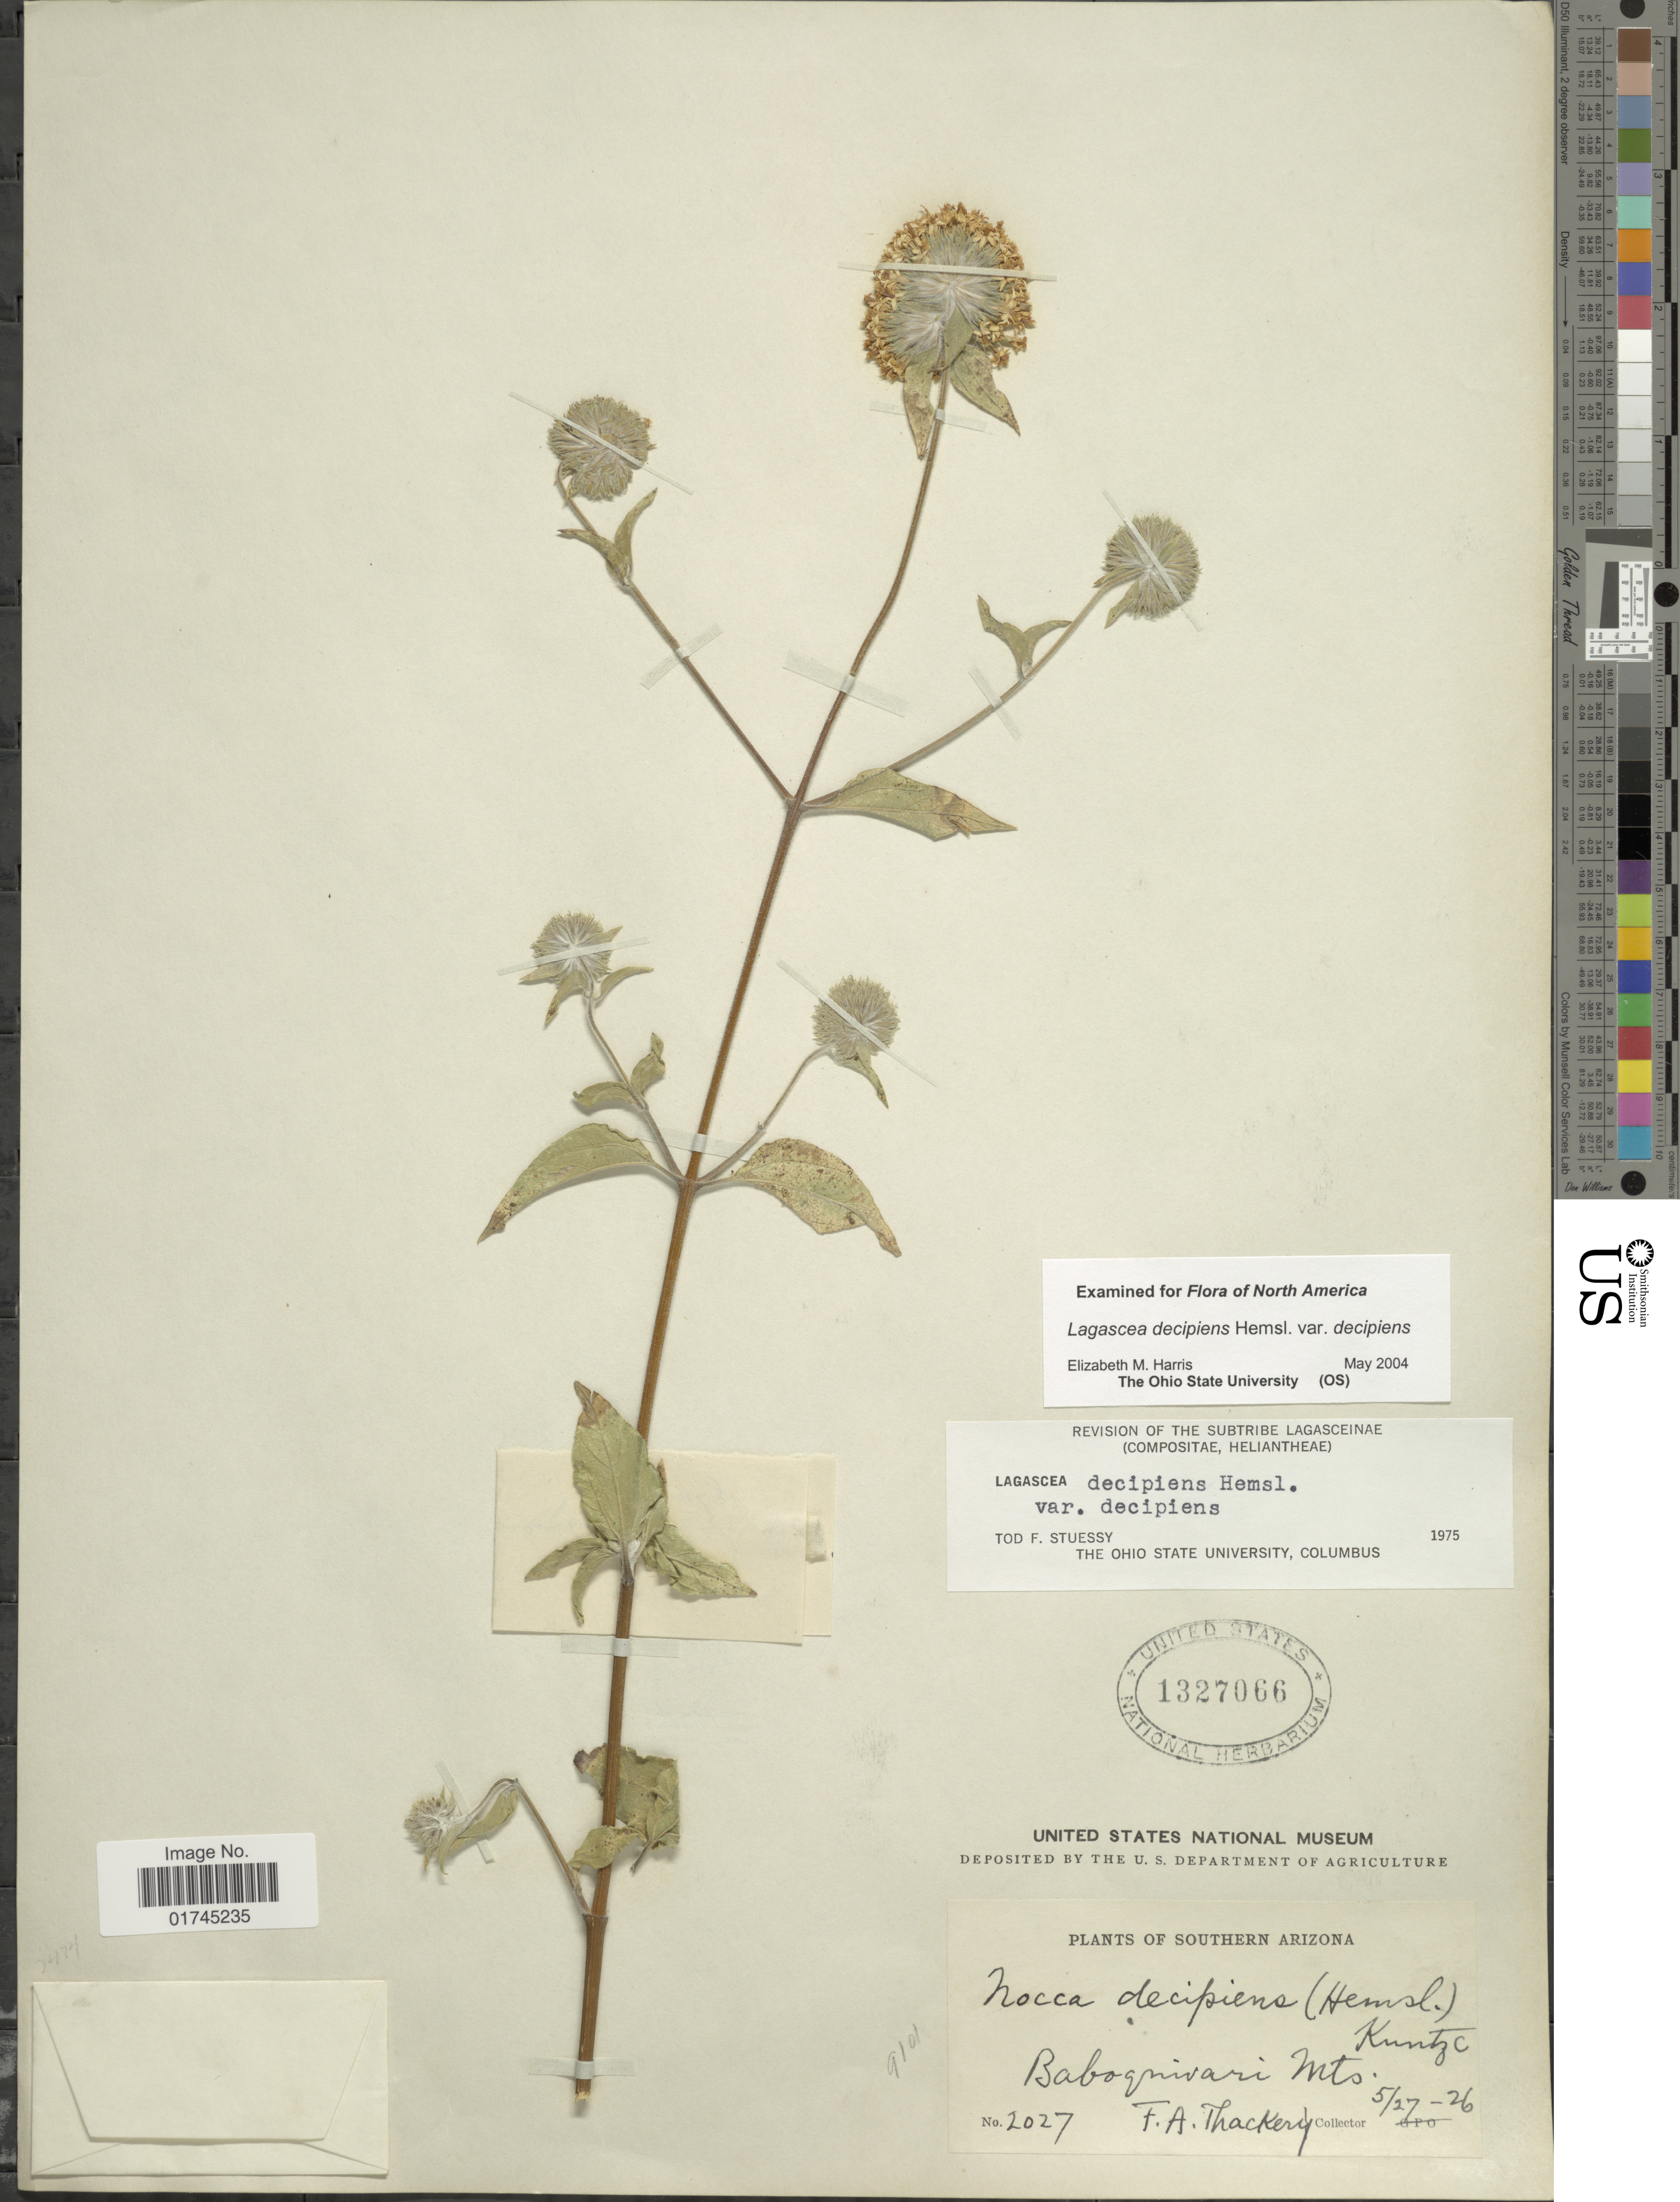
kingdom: Plantae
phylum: Tracheophyta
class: Magnoliopsida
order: Asterales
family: Asteraceae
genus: Lagascea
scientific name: Lagascea decipiens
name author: Hemsl.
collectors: F. Thackery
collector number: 2027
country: United States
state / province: Arizona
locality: Southern Arizona, Baoquivari Mts.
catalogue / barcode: US 1327066